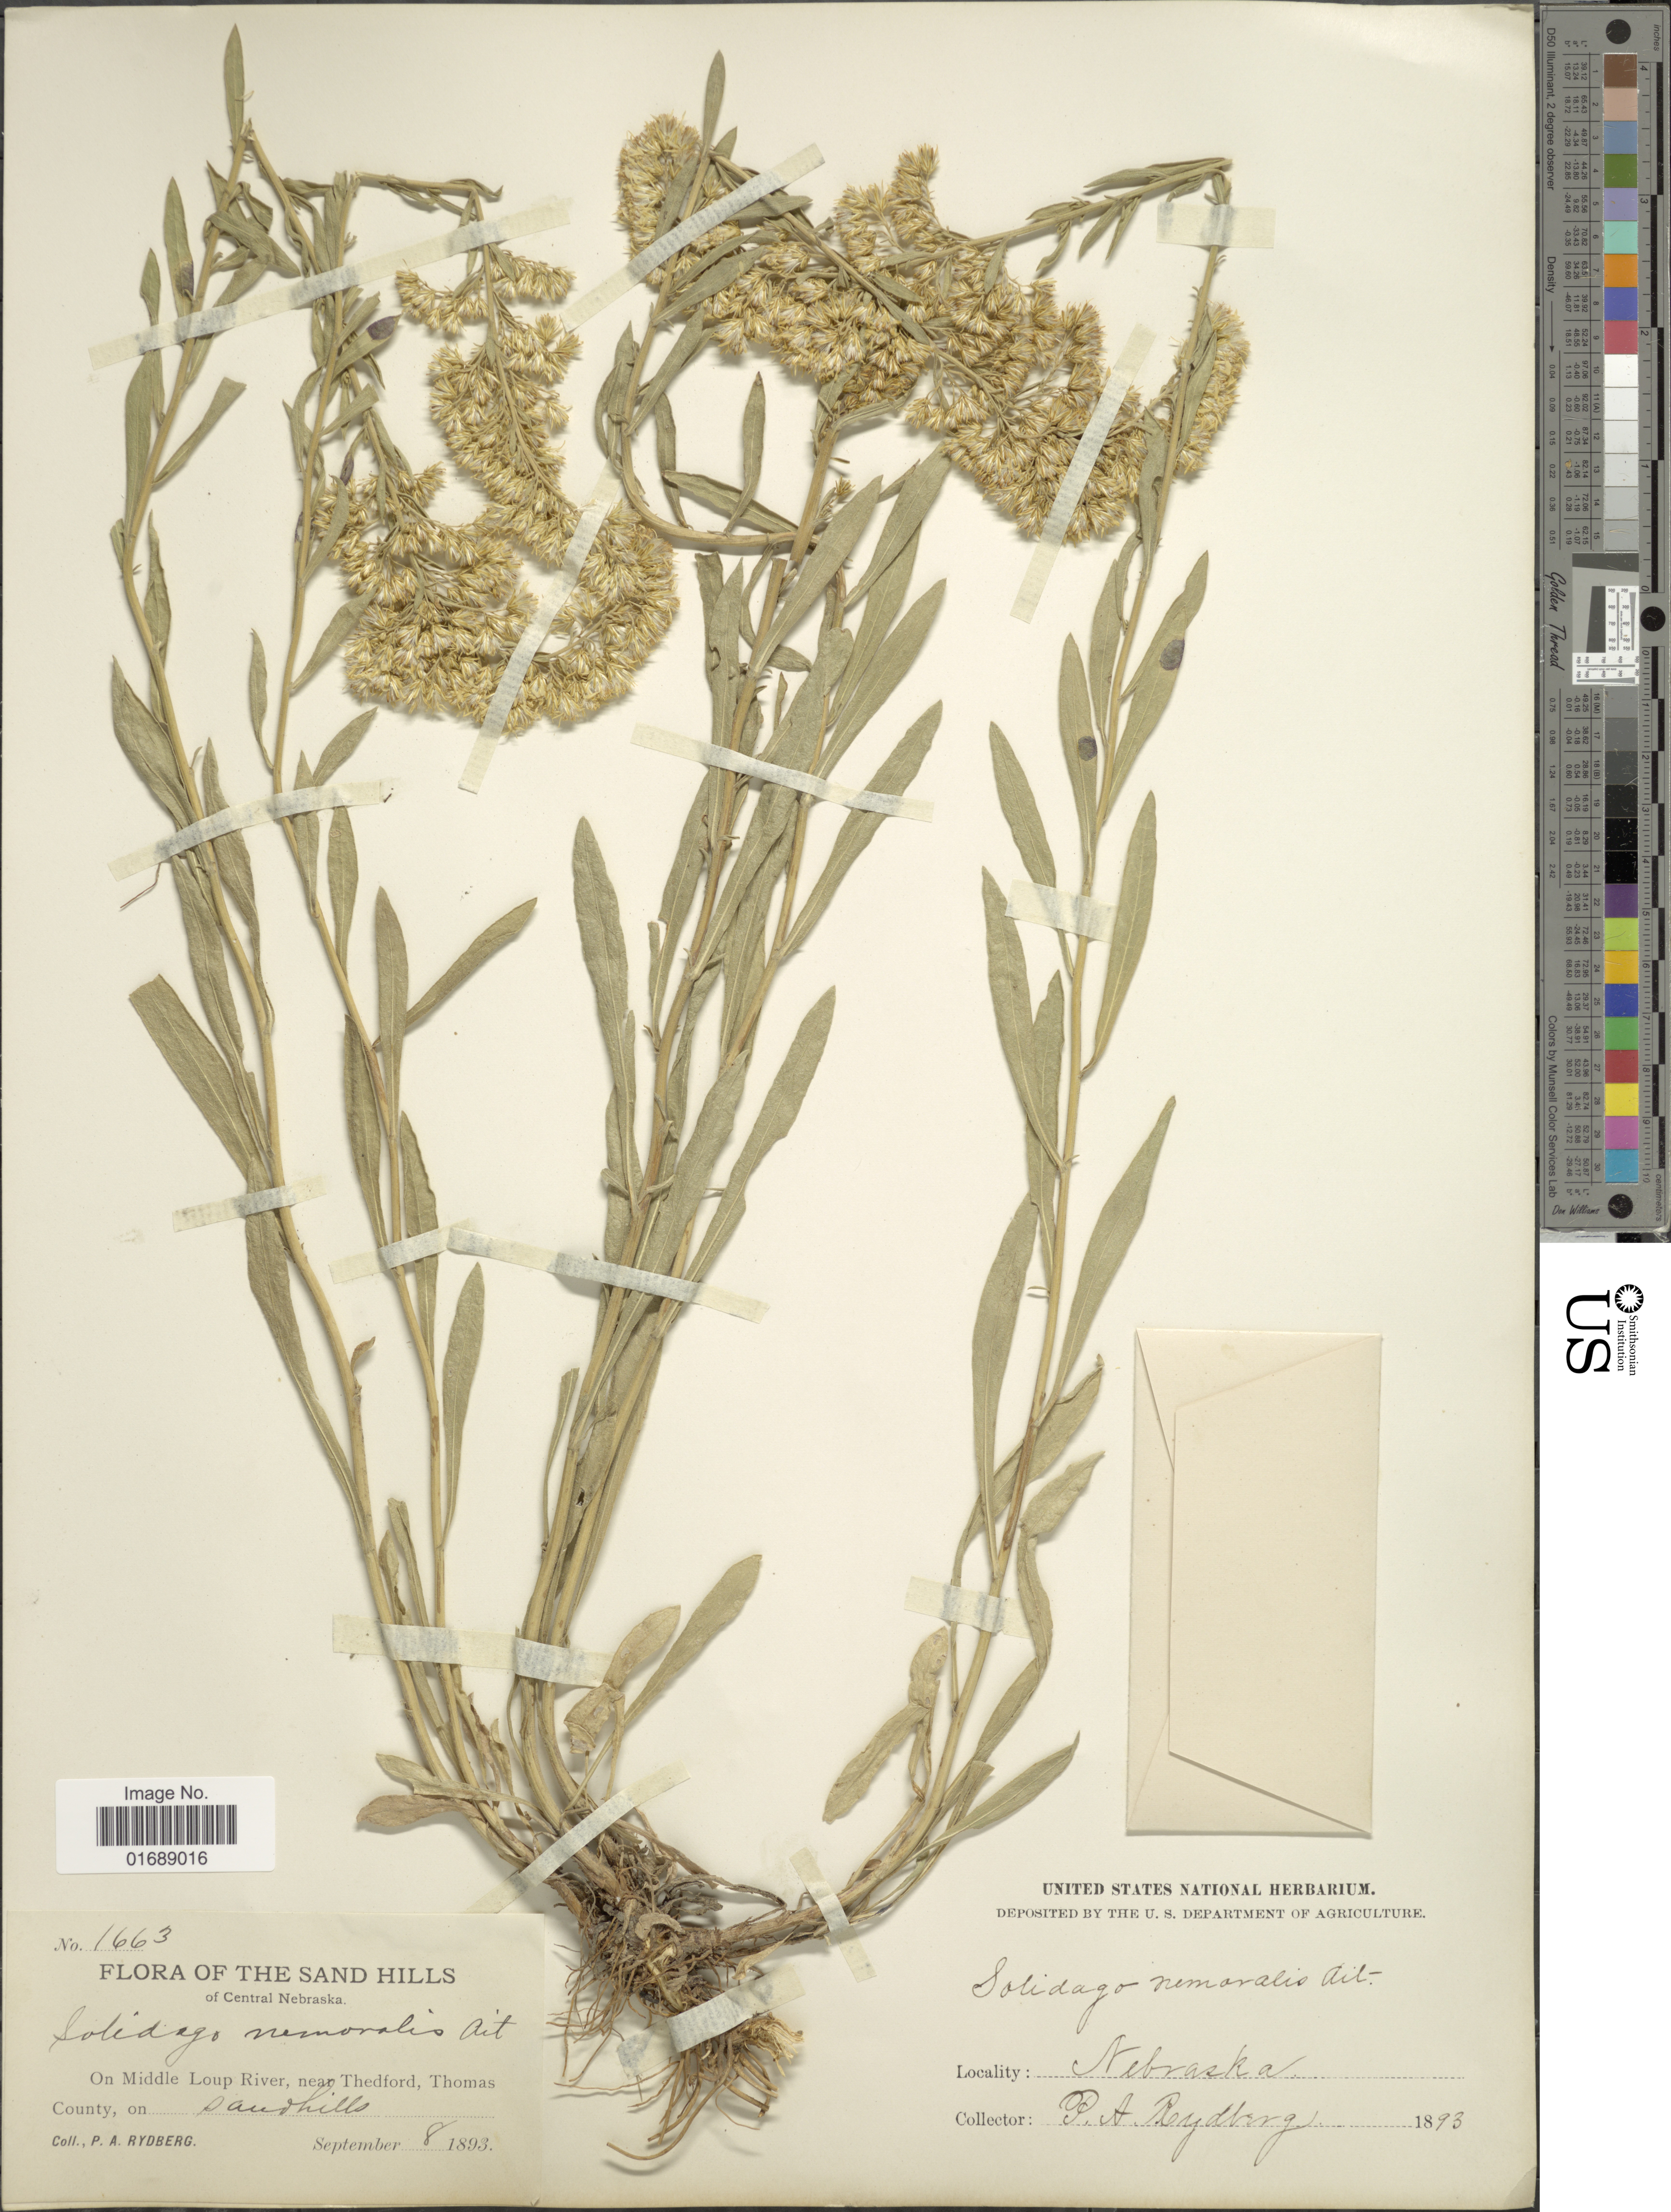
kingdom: Plantae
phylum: Tracheophyta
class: Magnoliopsida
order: Asterales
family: Asteraceae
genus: Solidago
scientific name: Solidago nemoralis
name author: Aiton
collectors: P. A. Rydberg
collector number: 1663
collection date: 1893-09-08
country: United States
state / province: Nebraska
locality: The Sand Hills of Central Nebraska, On Middle Loup River, near Thedford, Thomas County, on sandhills